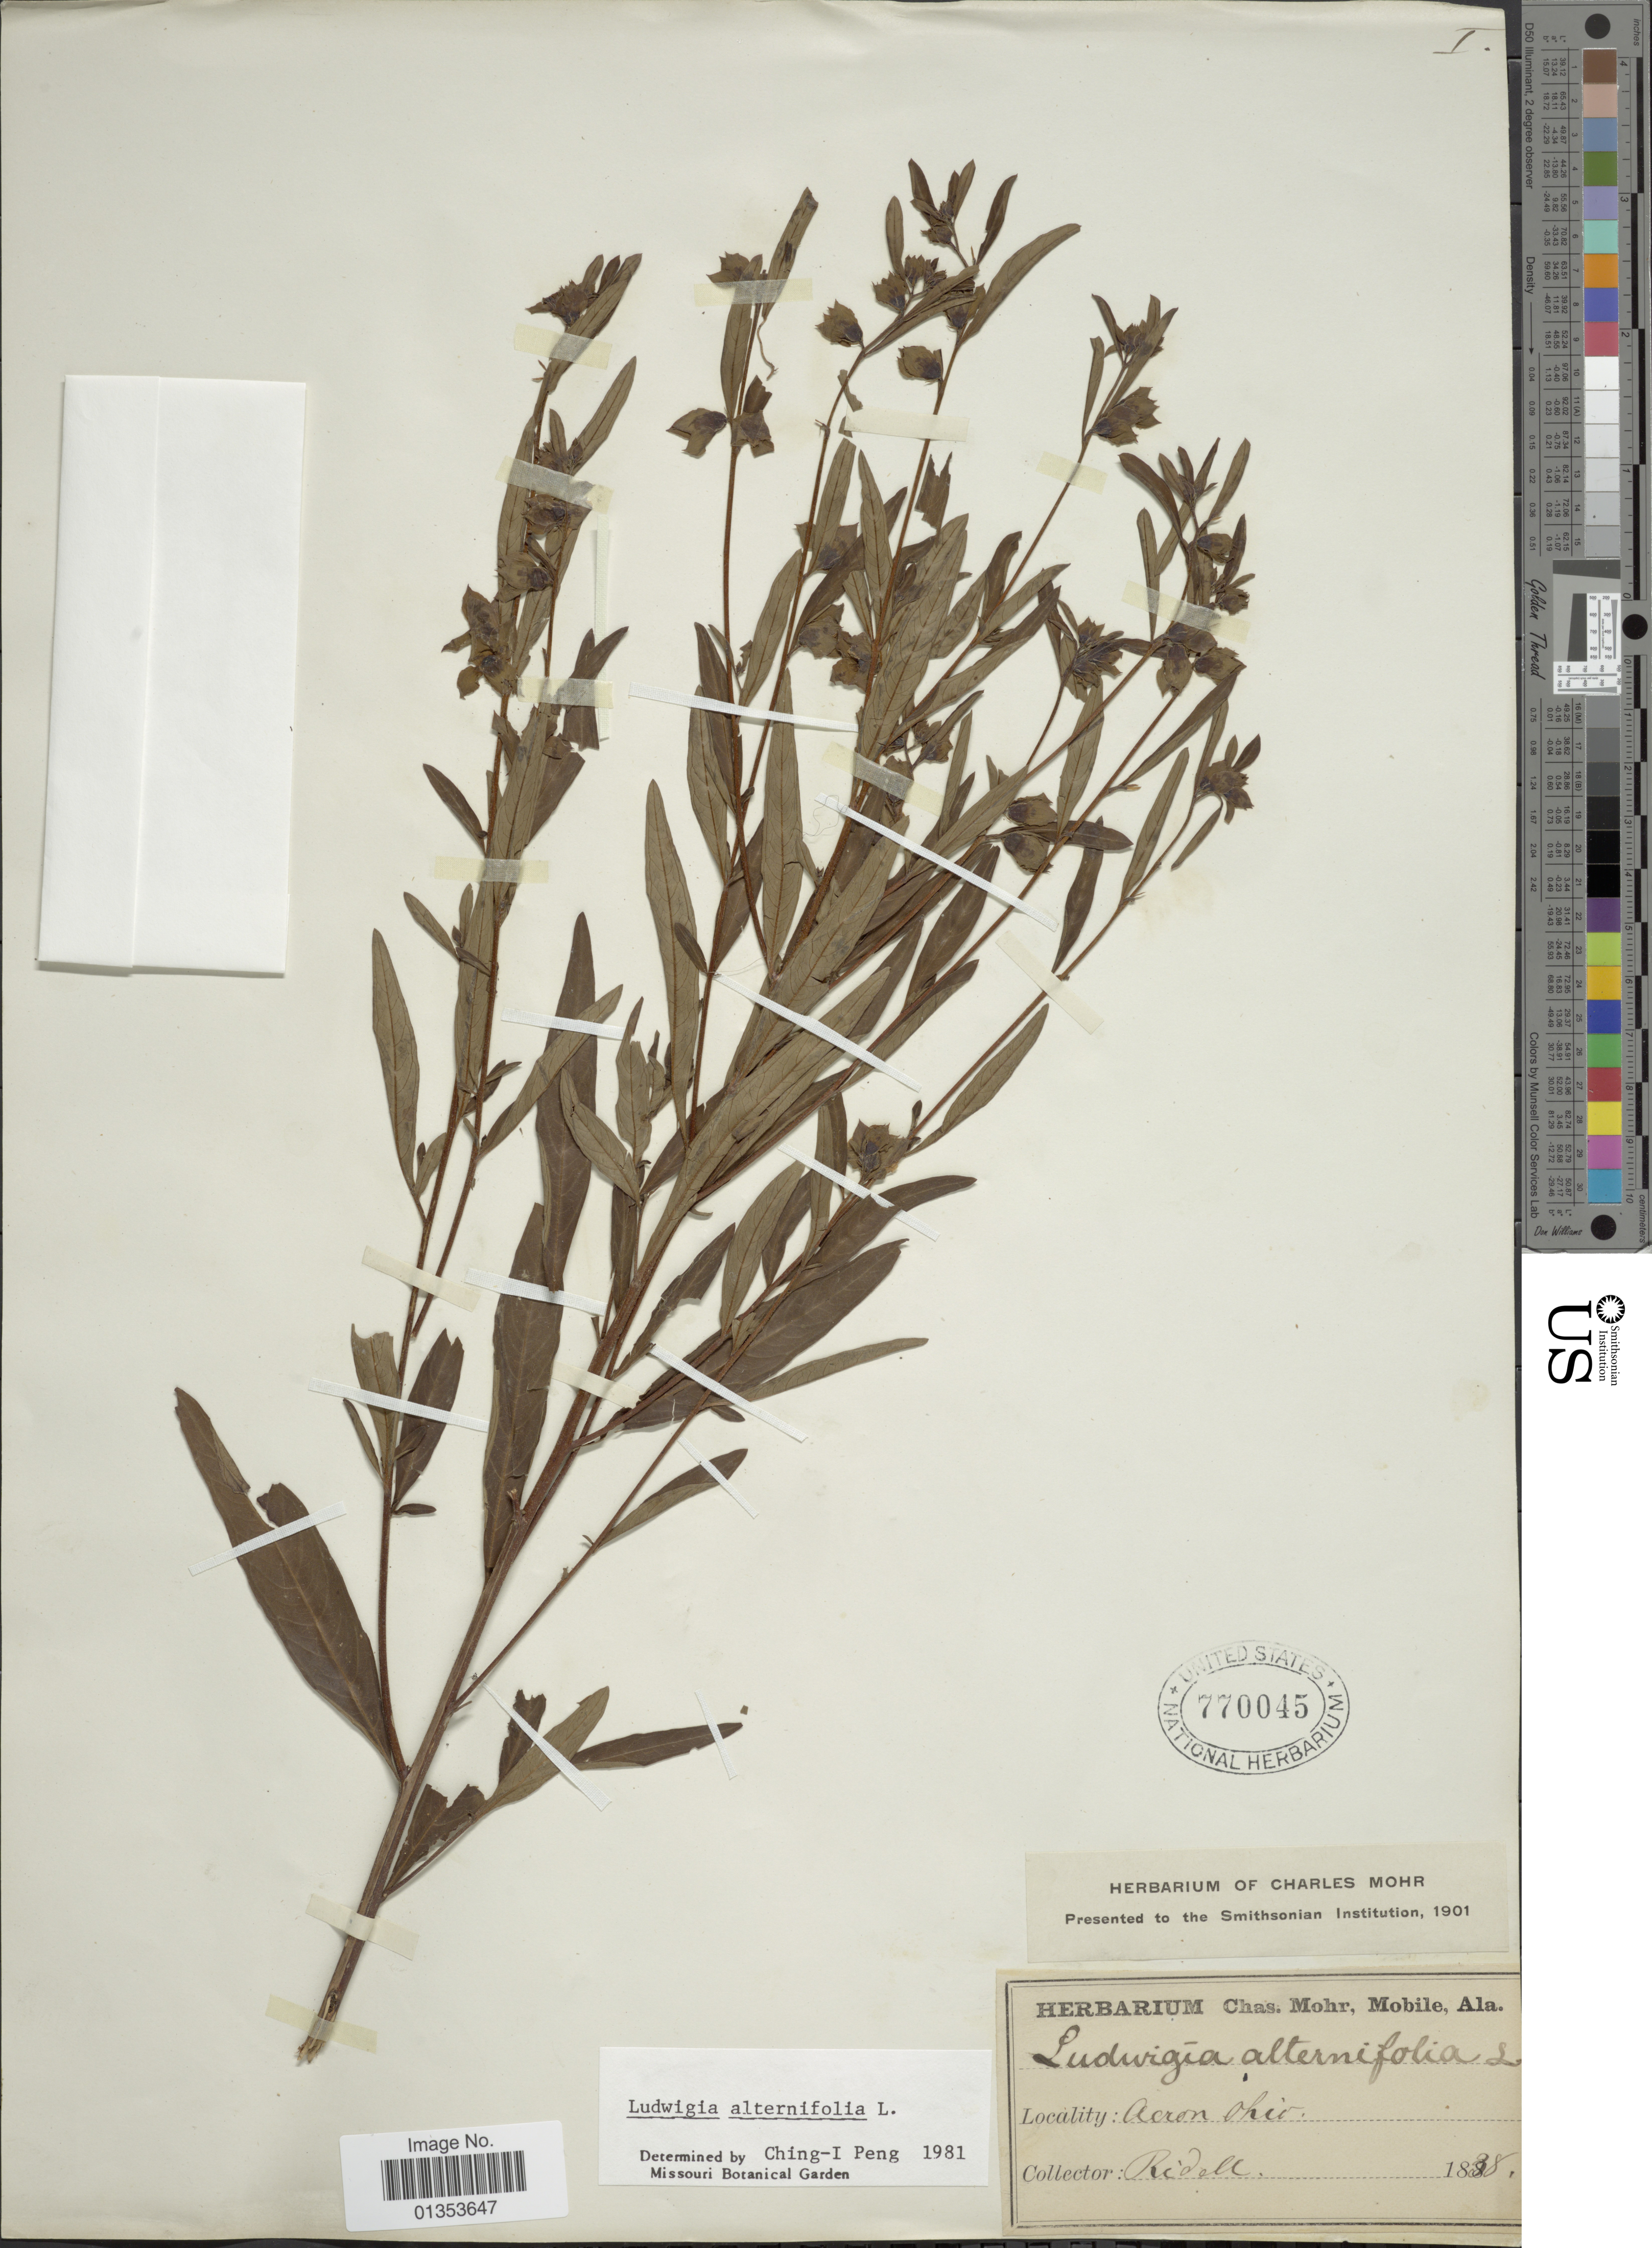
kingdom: Plantae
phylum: Tracheophyta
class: Magnoliopsida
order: Myrtales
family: Onagraceae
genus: Ludwigia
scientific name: Ludwigia alternifolia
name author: L.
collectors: -. Ridell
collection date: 1838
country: United States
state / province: Ohio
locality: Acron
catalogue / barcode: US 770045